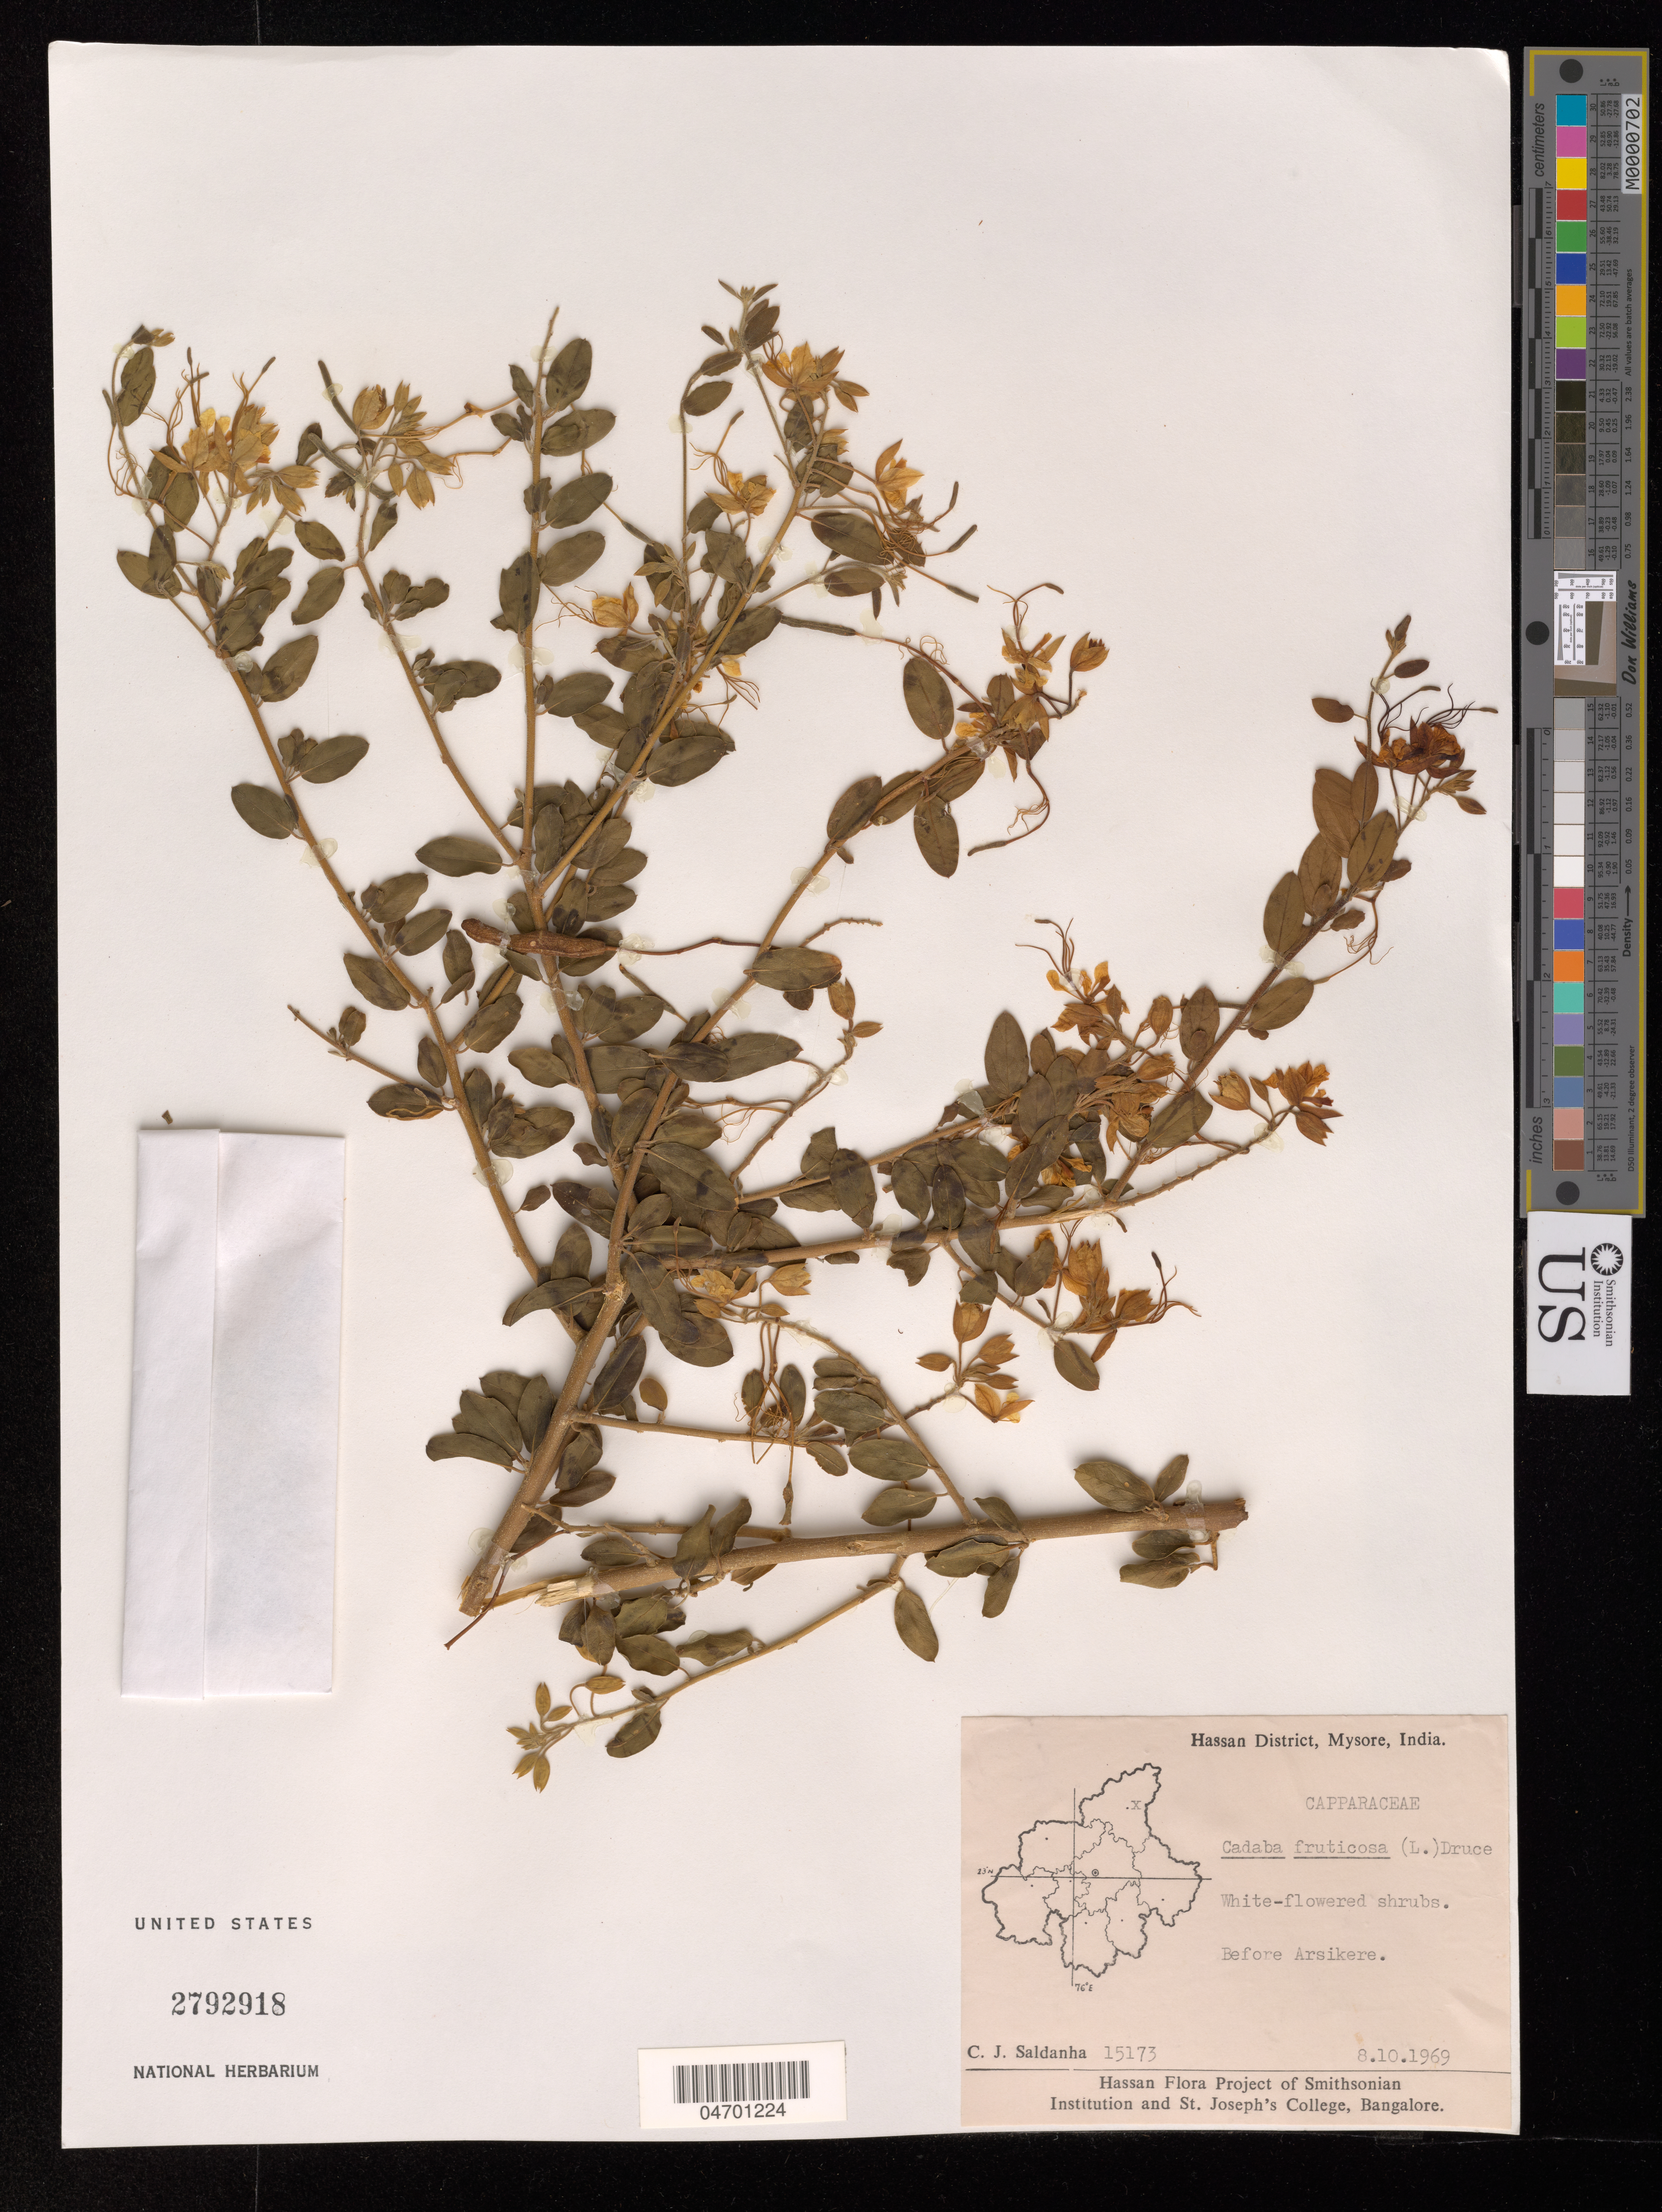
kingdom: Plantae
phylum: Tracheophyta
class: Magnoliopsida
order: Brassicales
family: Capparaceae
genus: Cadaba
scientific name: Cadaba fruticosa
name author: (L.) Druce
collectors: C. J. Saldanha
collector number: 15173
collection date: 1969-10-08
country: India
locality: Hassan District, Mysore. Before Arsikere.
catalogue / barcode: US 2792918